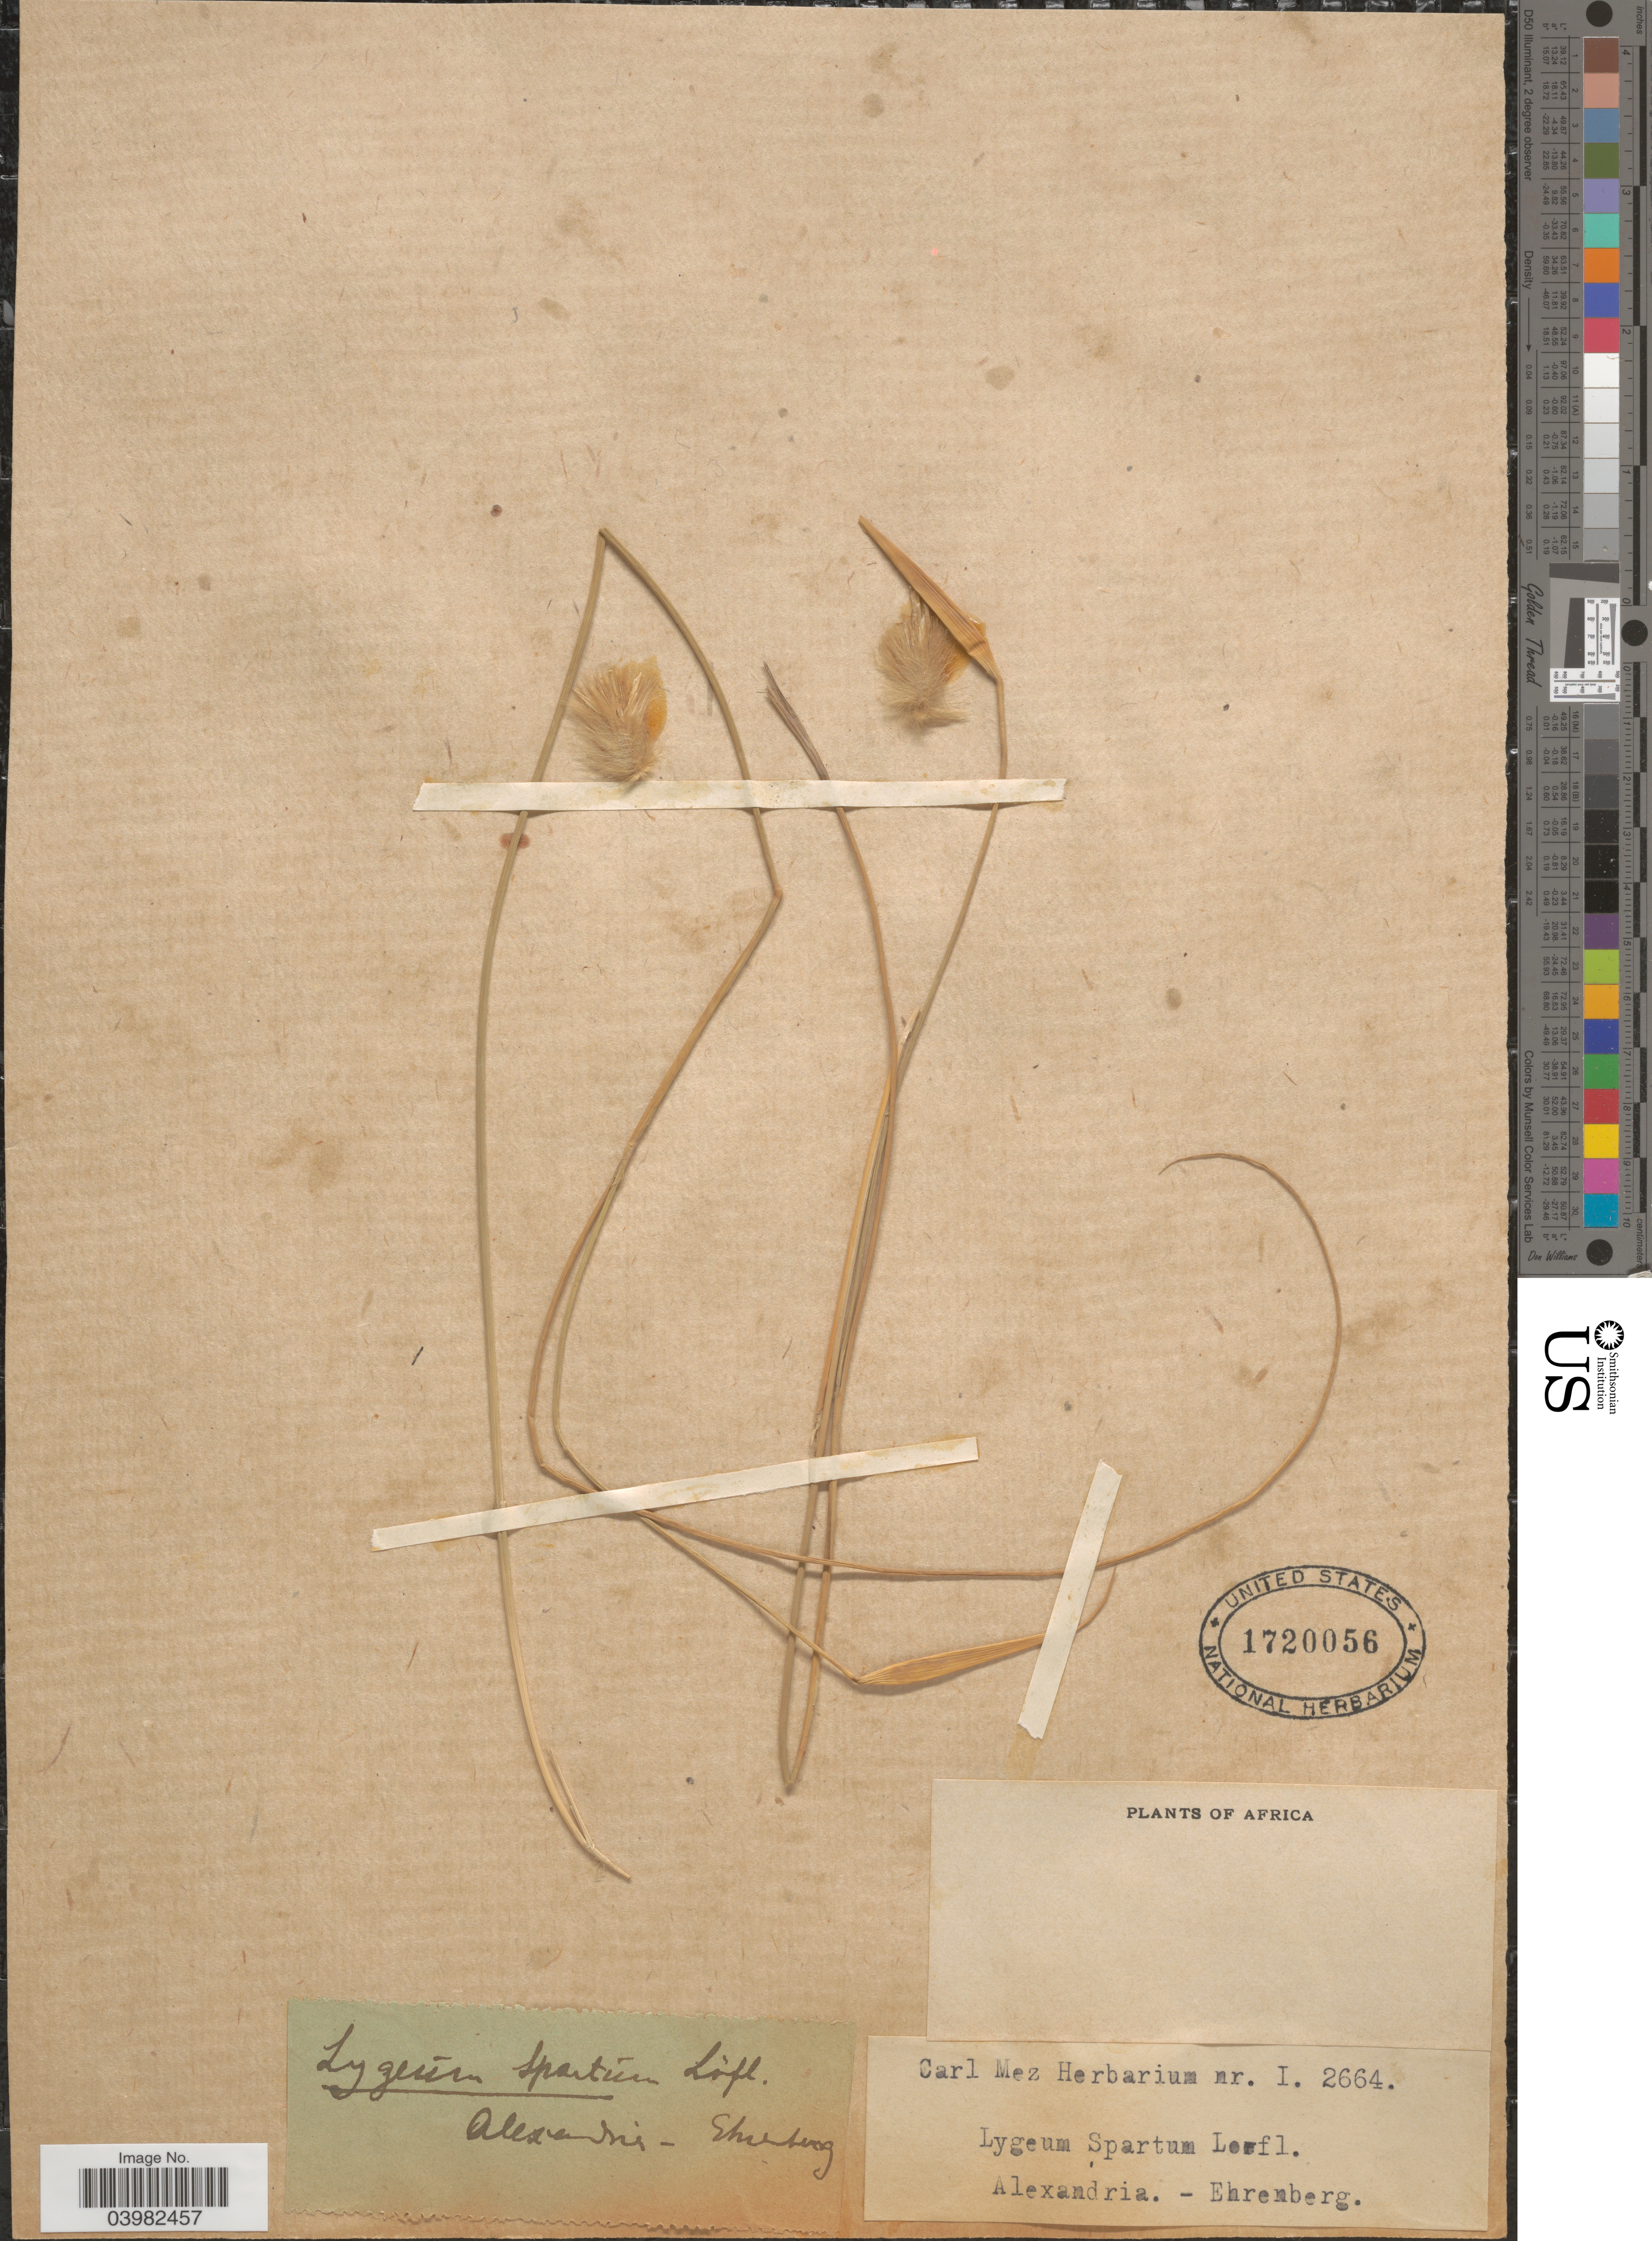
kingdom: Plantae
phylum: Tracheophyta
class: Liliopsida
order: Poales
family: Poaceae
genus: Lygeum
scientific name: Lygeum spartum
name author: L.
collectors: -. Ehrenberg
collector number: I2664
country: Egypt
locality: Africa. Alexandria.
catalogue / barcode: US 1720056